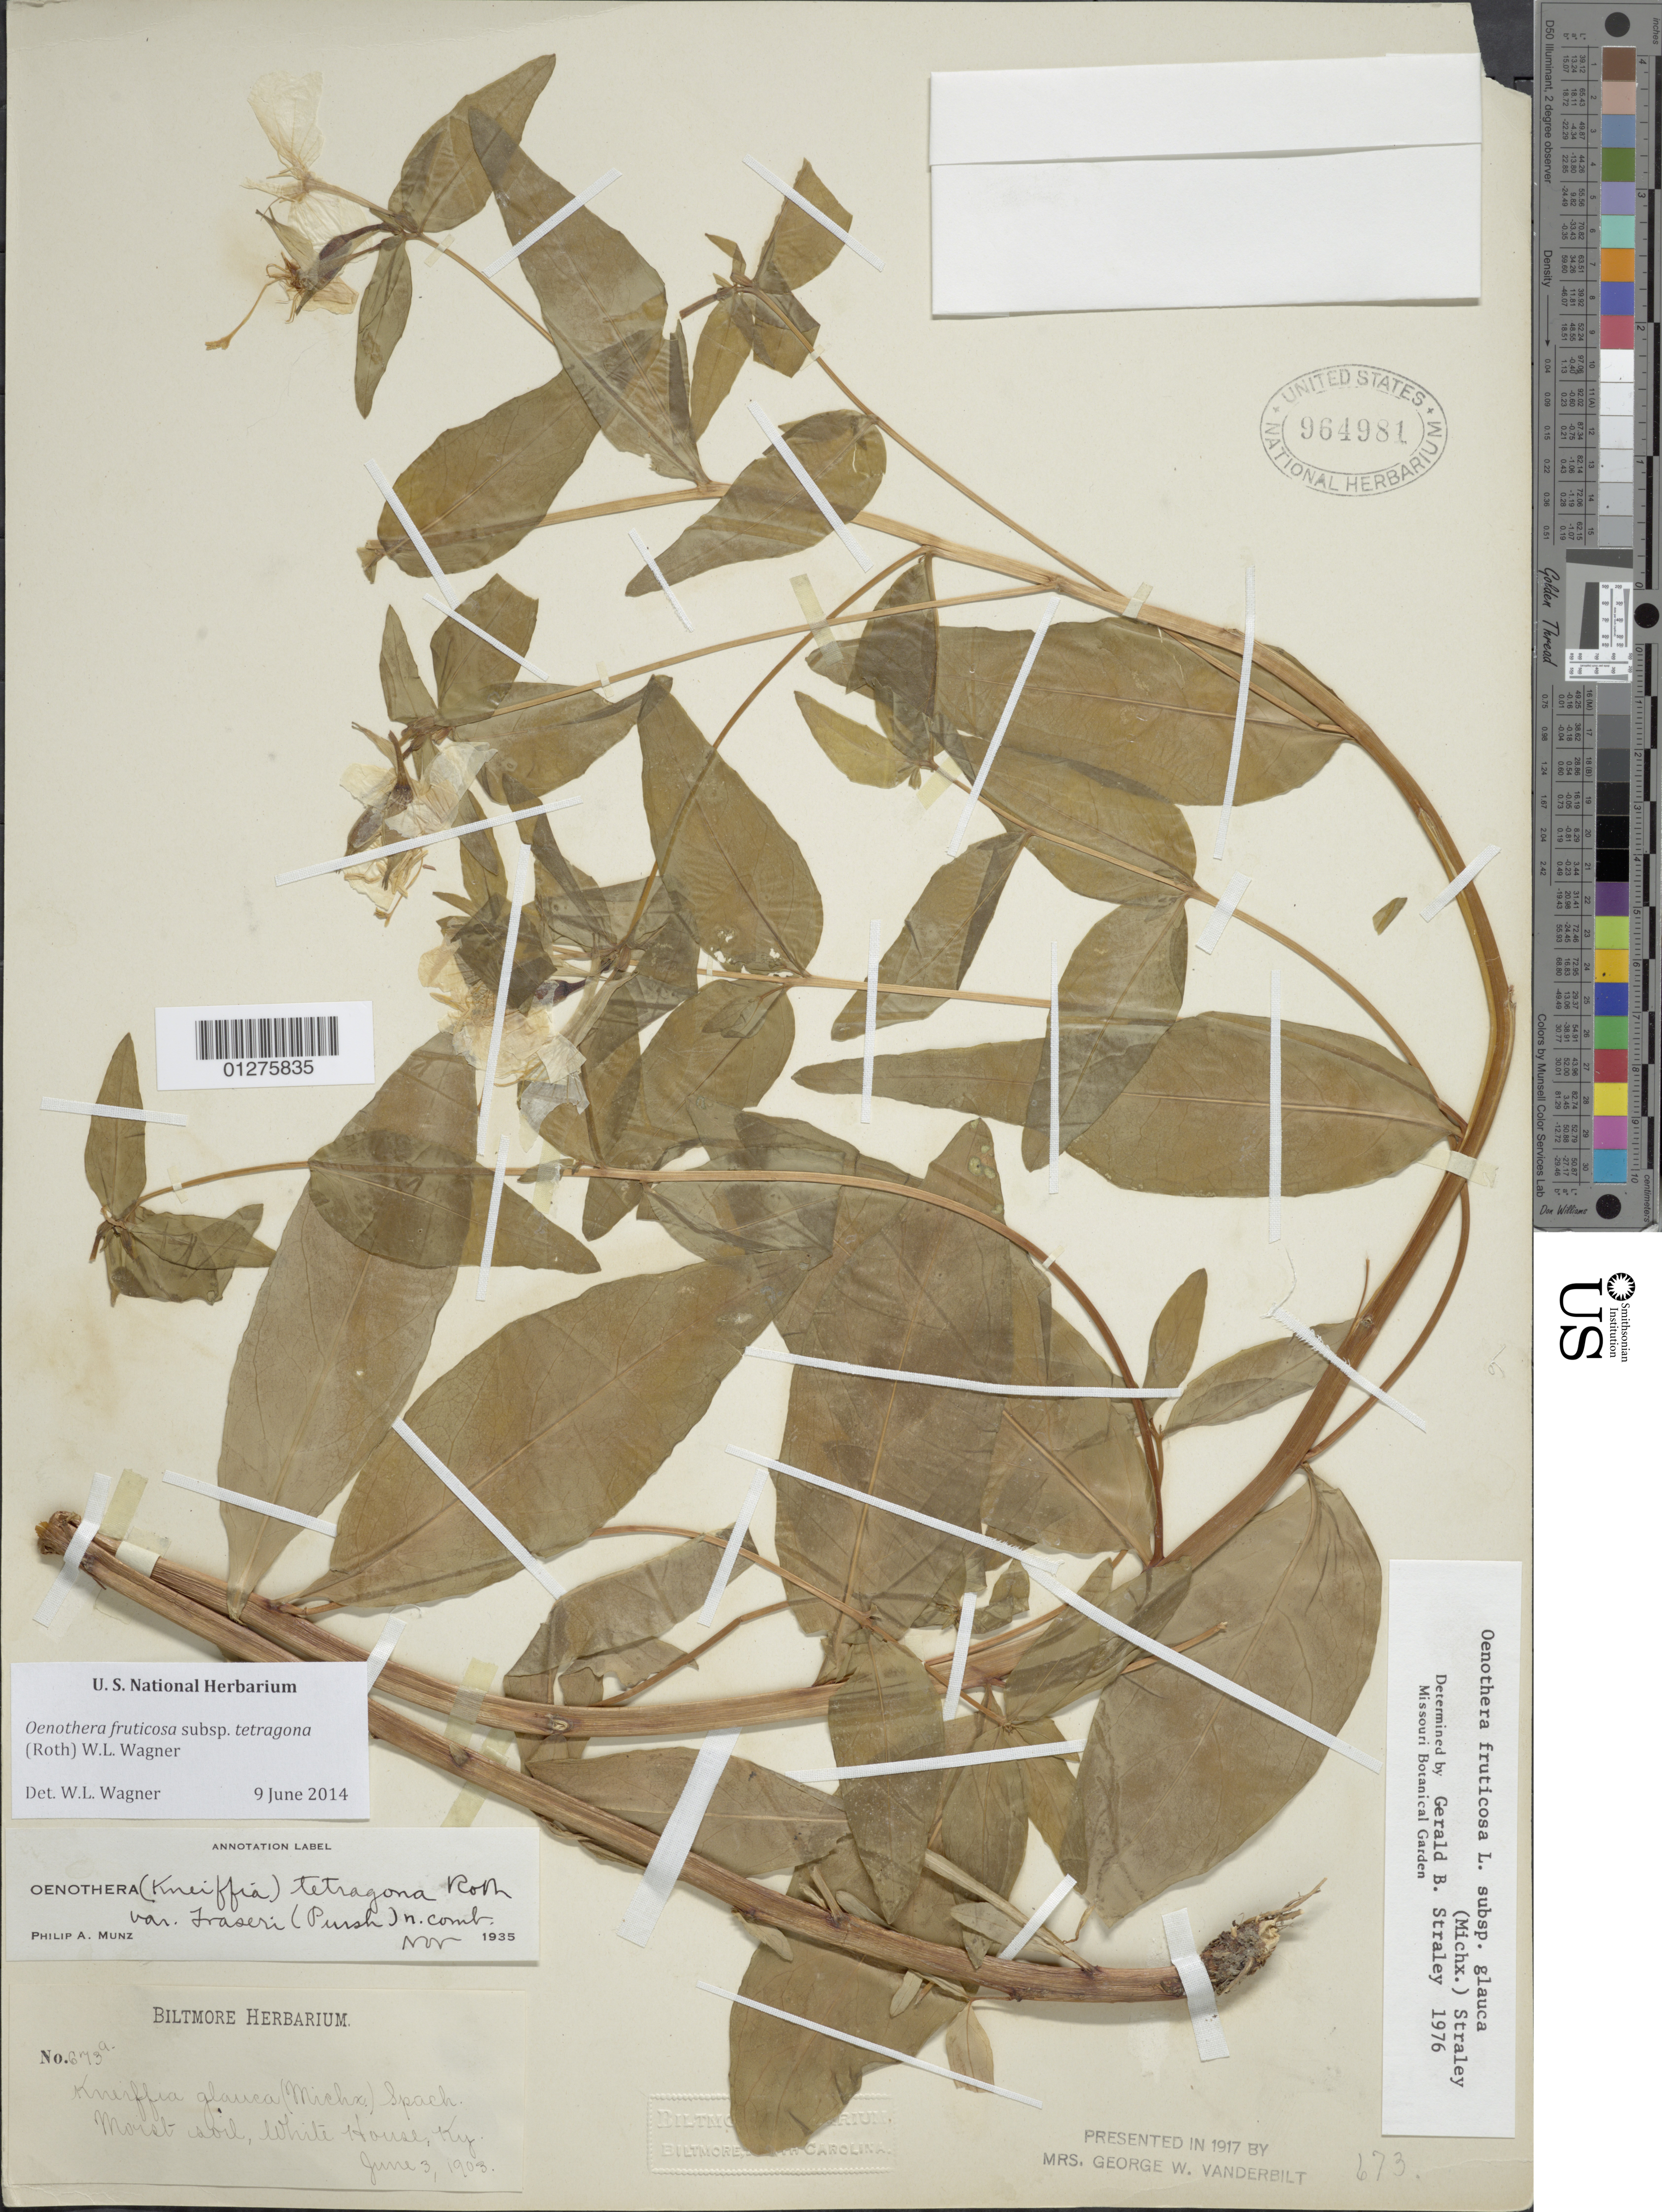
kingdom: Plantae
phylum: Tracheophyta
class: Magnoliopsida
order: Myrtales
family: Onagraceae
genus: Oenothera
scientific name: Oenothera fruticosa subsp. tetragona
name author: (Roth) W.L. Wagner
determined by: Wagner, W. L., (BOT), Smithsonian Institution - National Museum of Natural History (UNITED STATES)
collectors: ex herb. Biltmore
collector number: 673a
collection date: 1903-06-03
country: United States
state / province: Kentucky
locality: White House.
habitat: Moist soil.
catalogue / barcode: US 964981